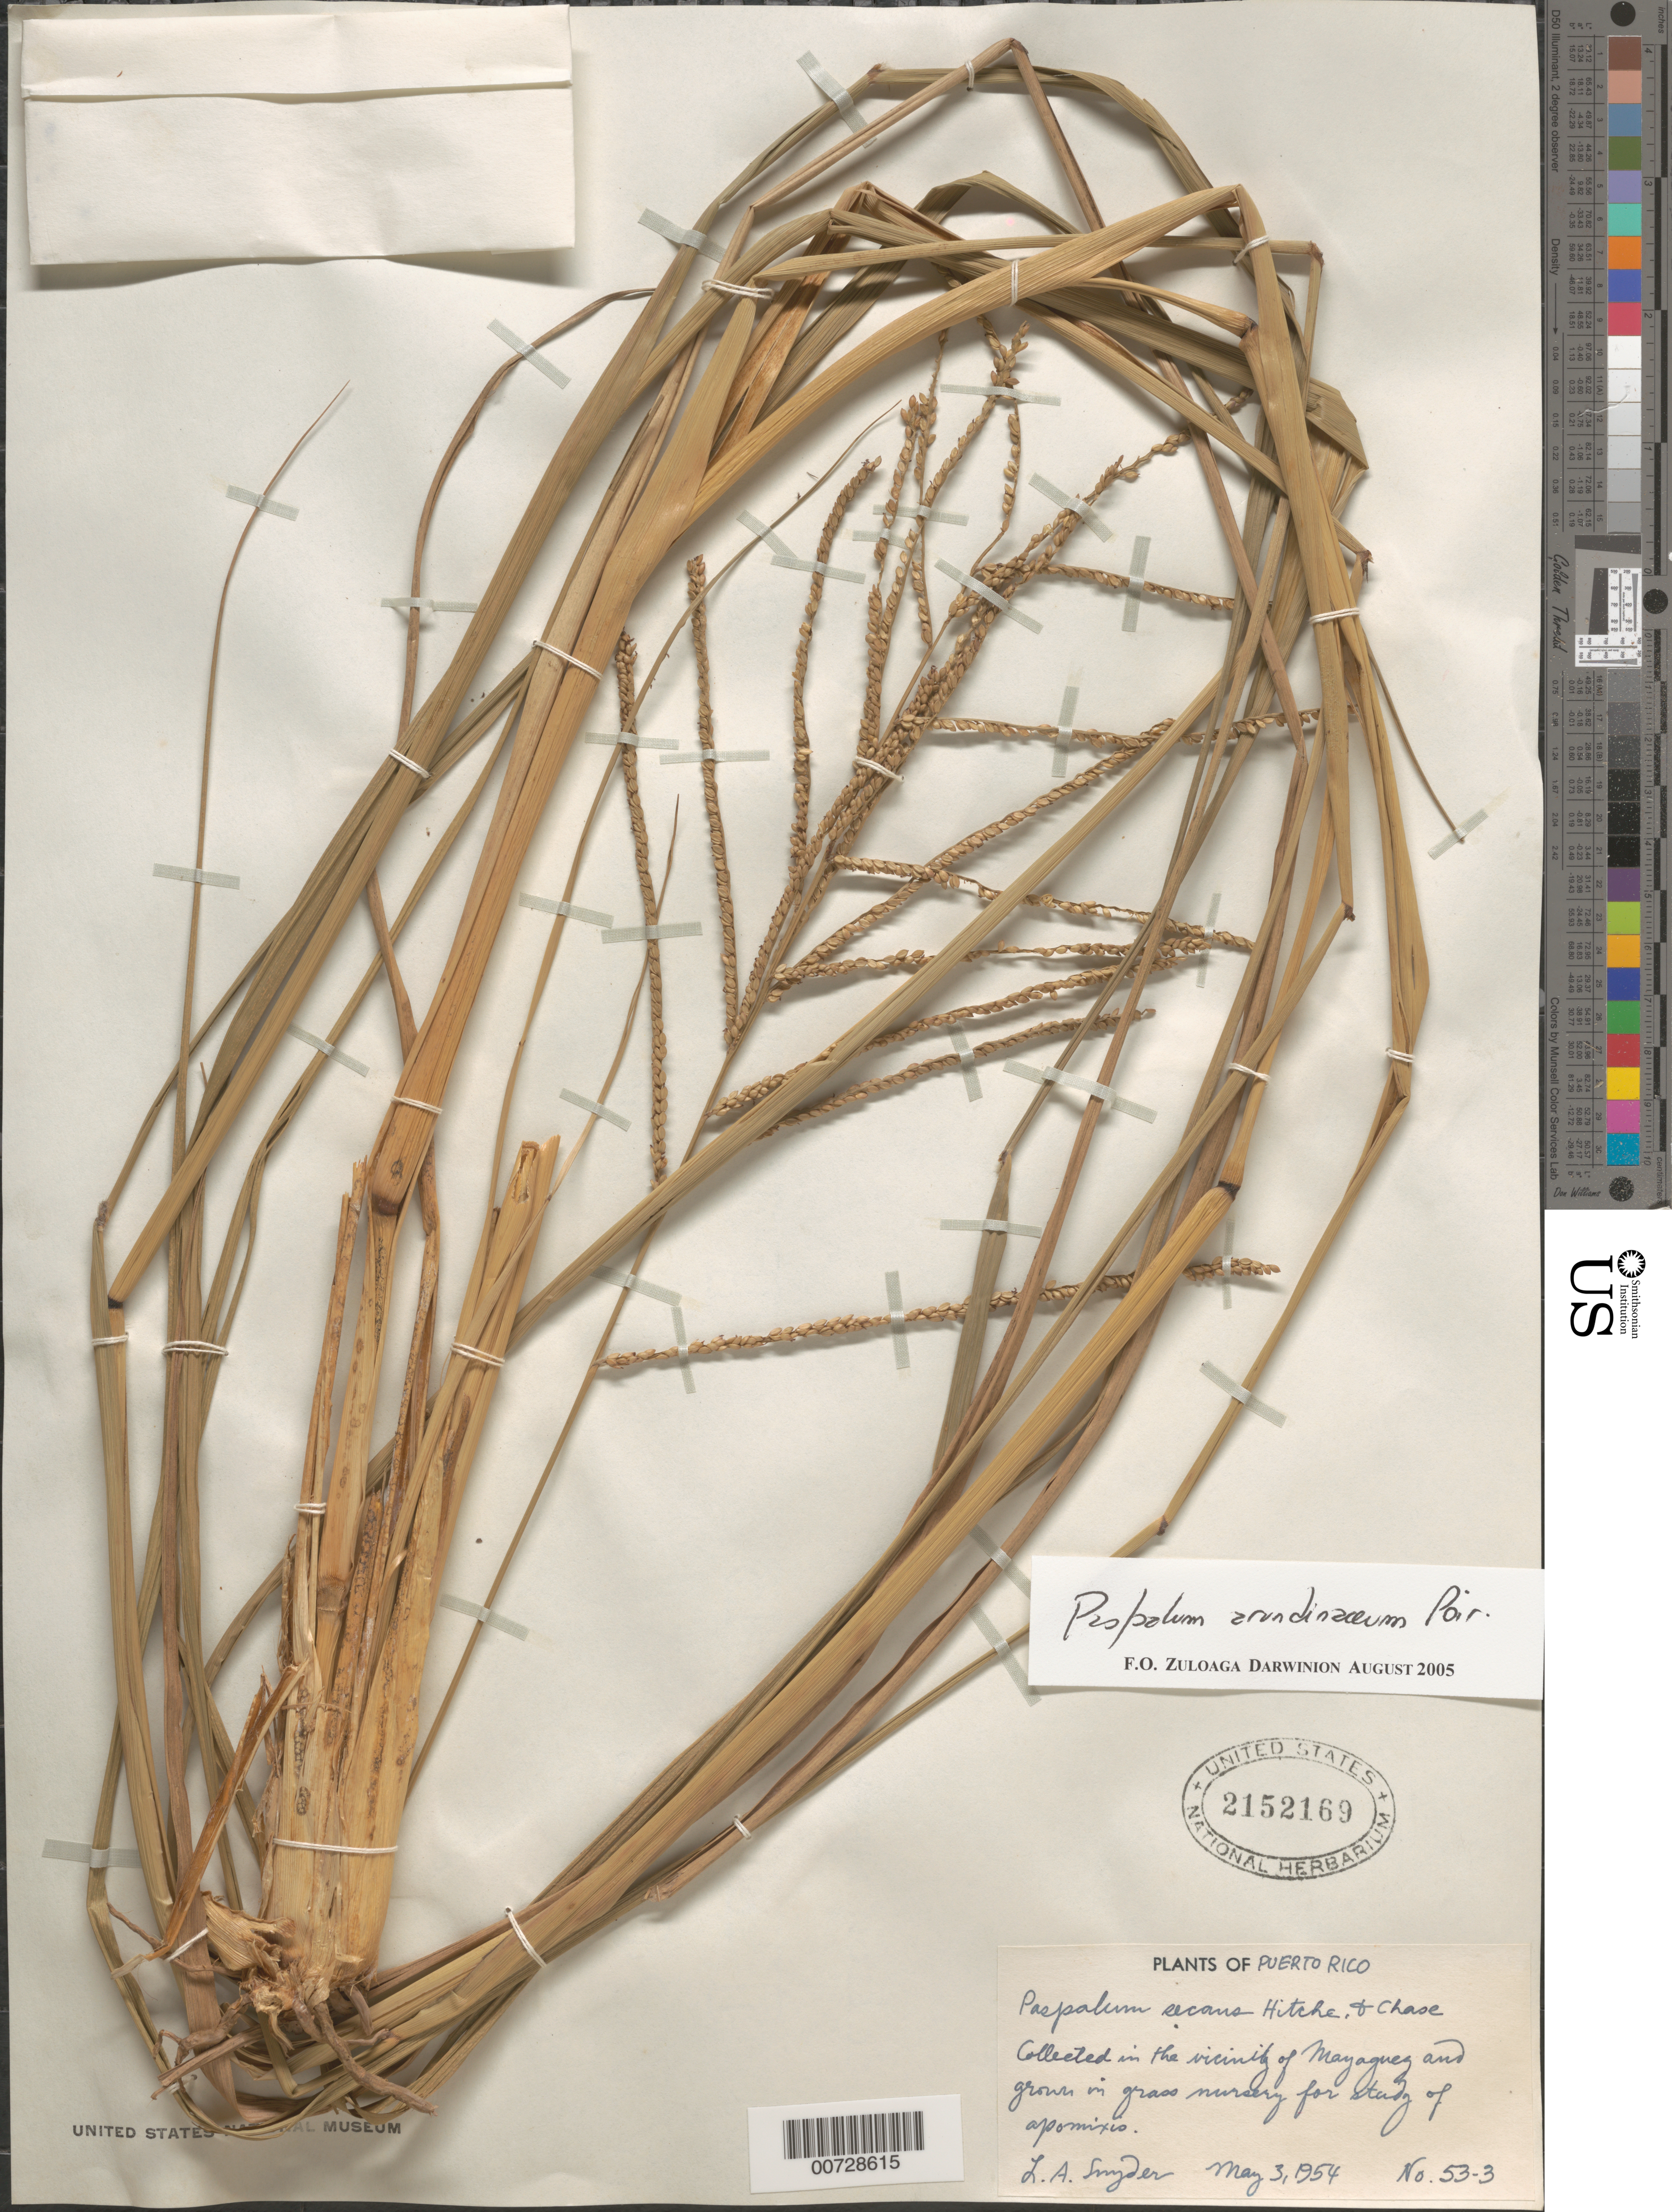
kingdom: Plantae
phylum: Tracheophyta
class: Liliopsida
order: Poales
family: Poaceae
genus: Paspalum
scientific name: Paspalum arundinaceum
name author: Poir.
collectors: L. Snyder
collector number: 53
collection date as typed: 03 May 1954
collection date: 1954-05-03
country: Puerto Rico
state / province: Mayagüez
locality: Mayaguez, vic of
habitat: Grown in grass nursery in order to study apomixis.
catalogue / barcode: US 2152169